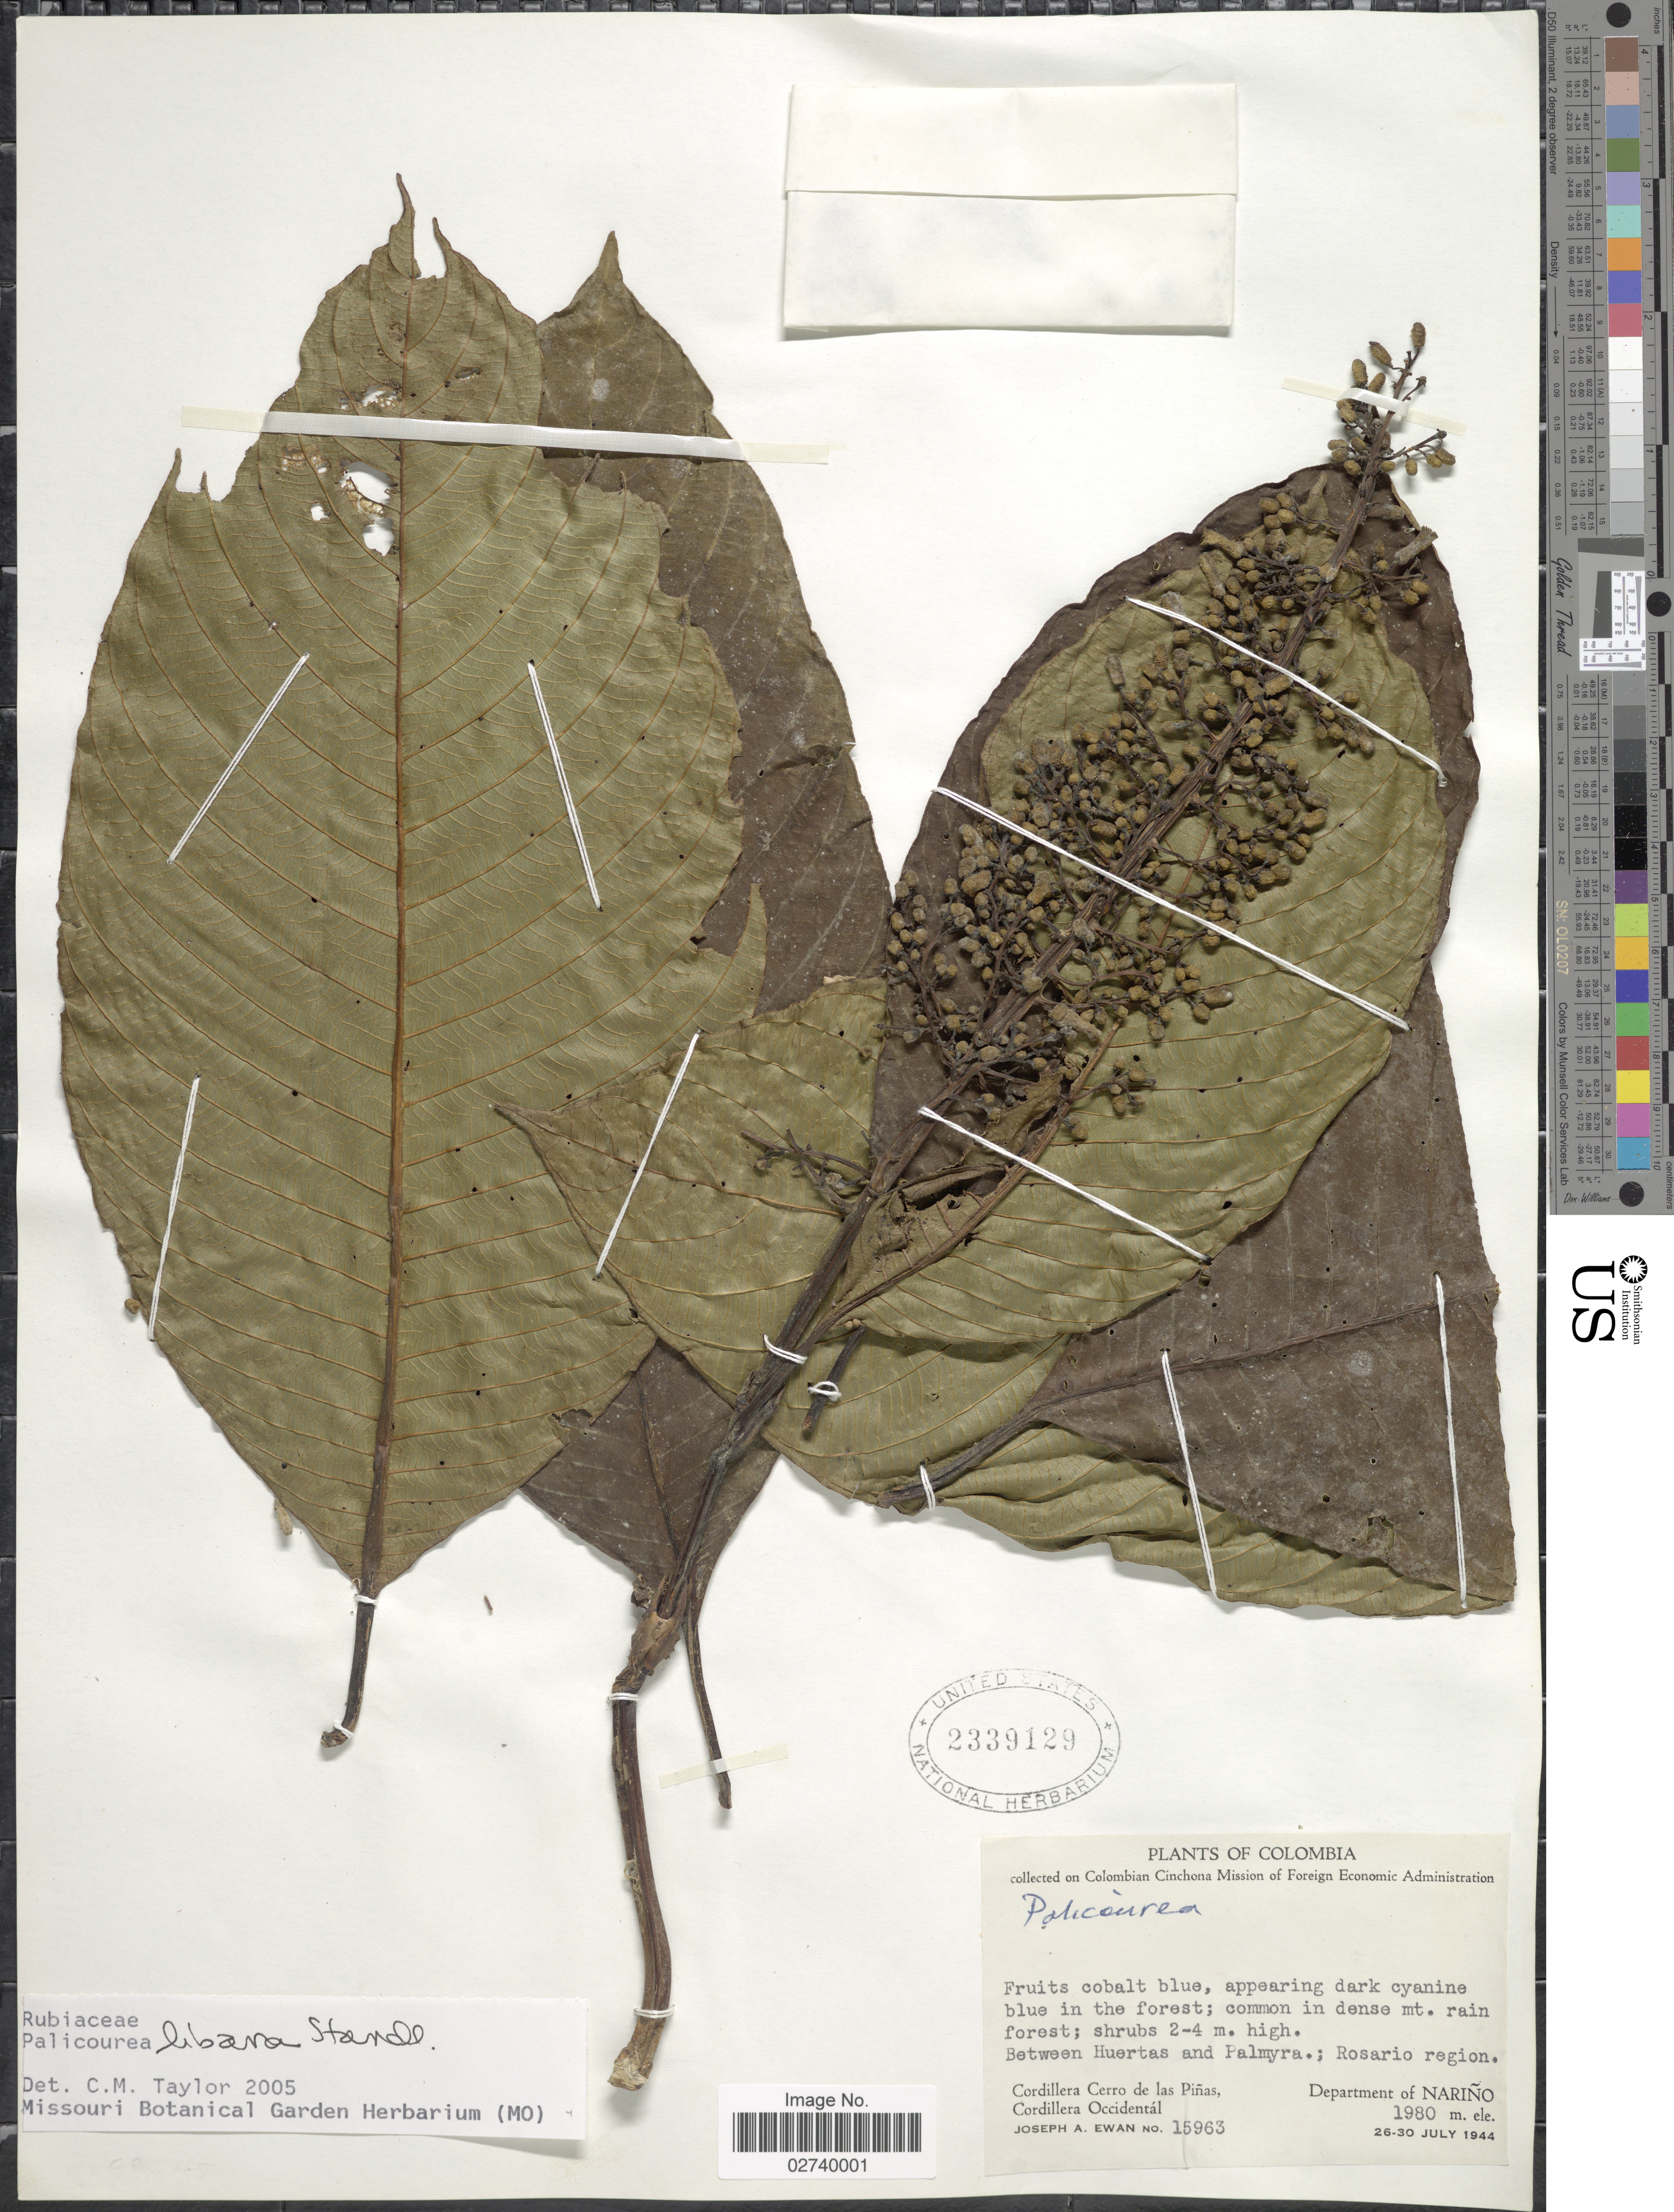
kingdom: Plantae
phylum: Tracheophyta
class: Magnoliopsida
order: Gentianales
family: Rubiaceae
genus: Palicourea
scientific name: Palicourea libana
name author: Standl.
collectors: J. A. Ewan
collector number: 15963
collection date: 1944-07-26/1944-07-30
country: Colombia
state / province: Nariño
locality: Between Huertas and Palmyra.; Rosario region. Cordillera Cerro de las Piñas, Cordillera Occidentál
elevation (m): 1980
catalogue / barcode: US 2339129